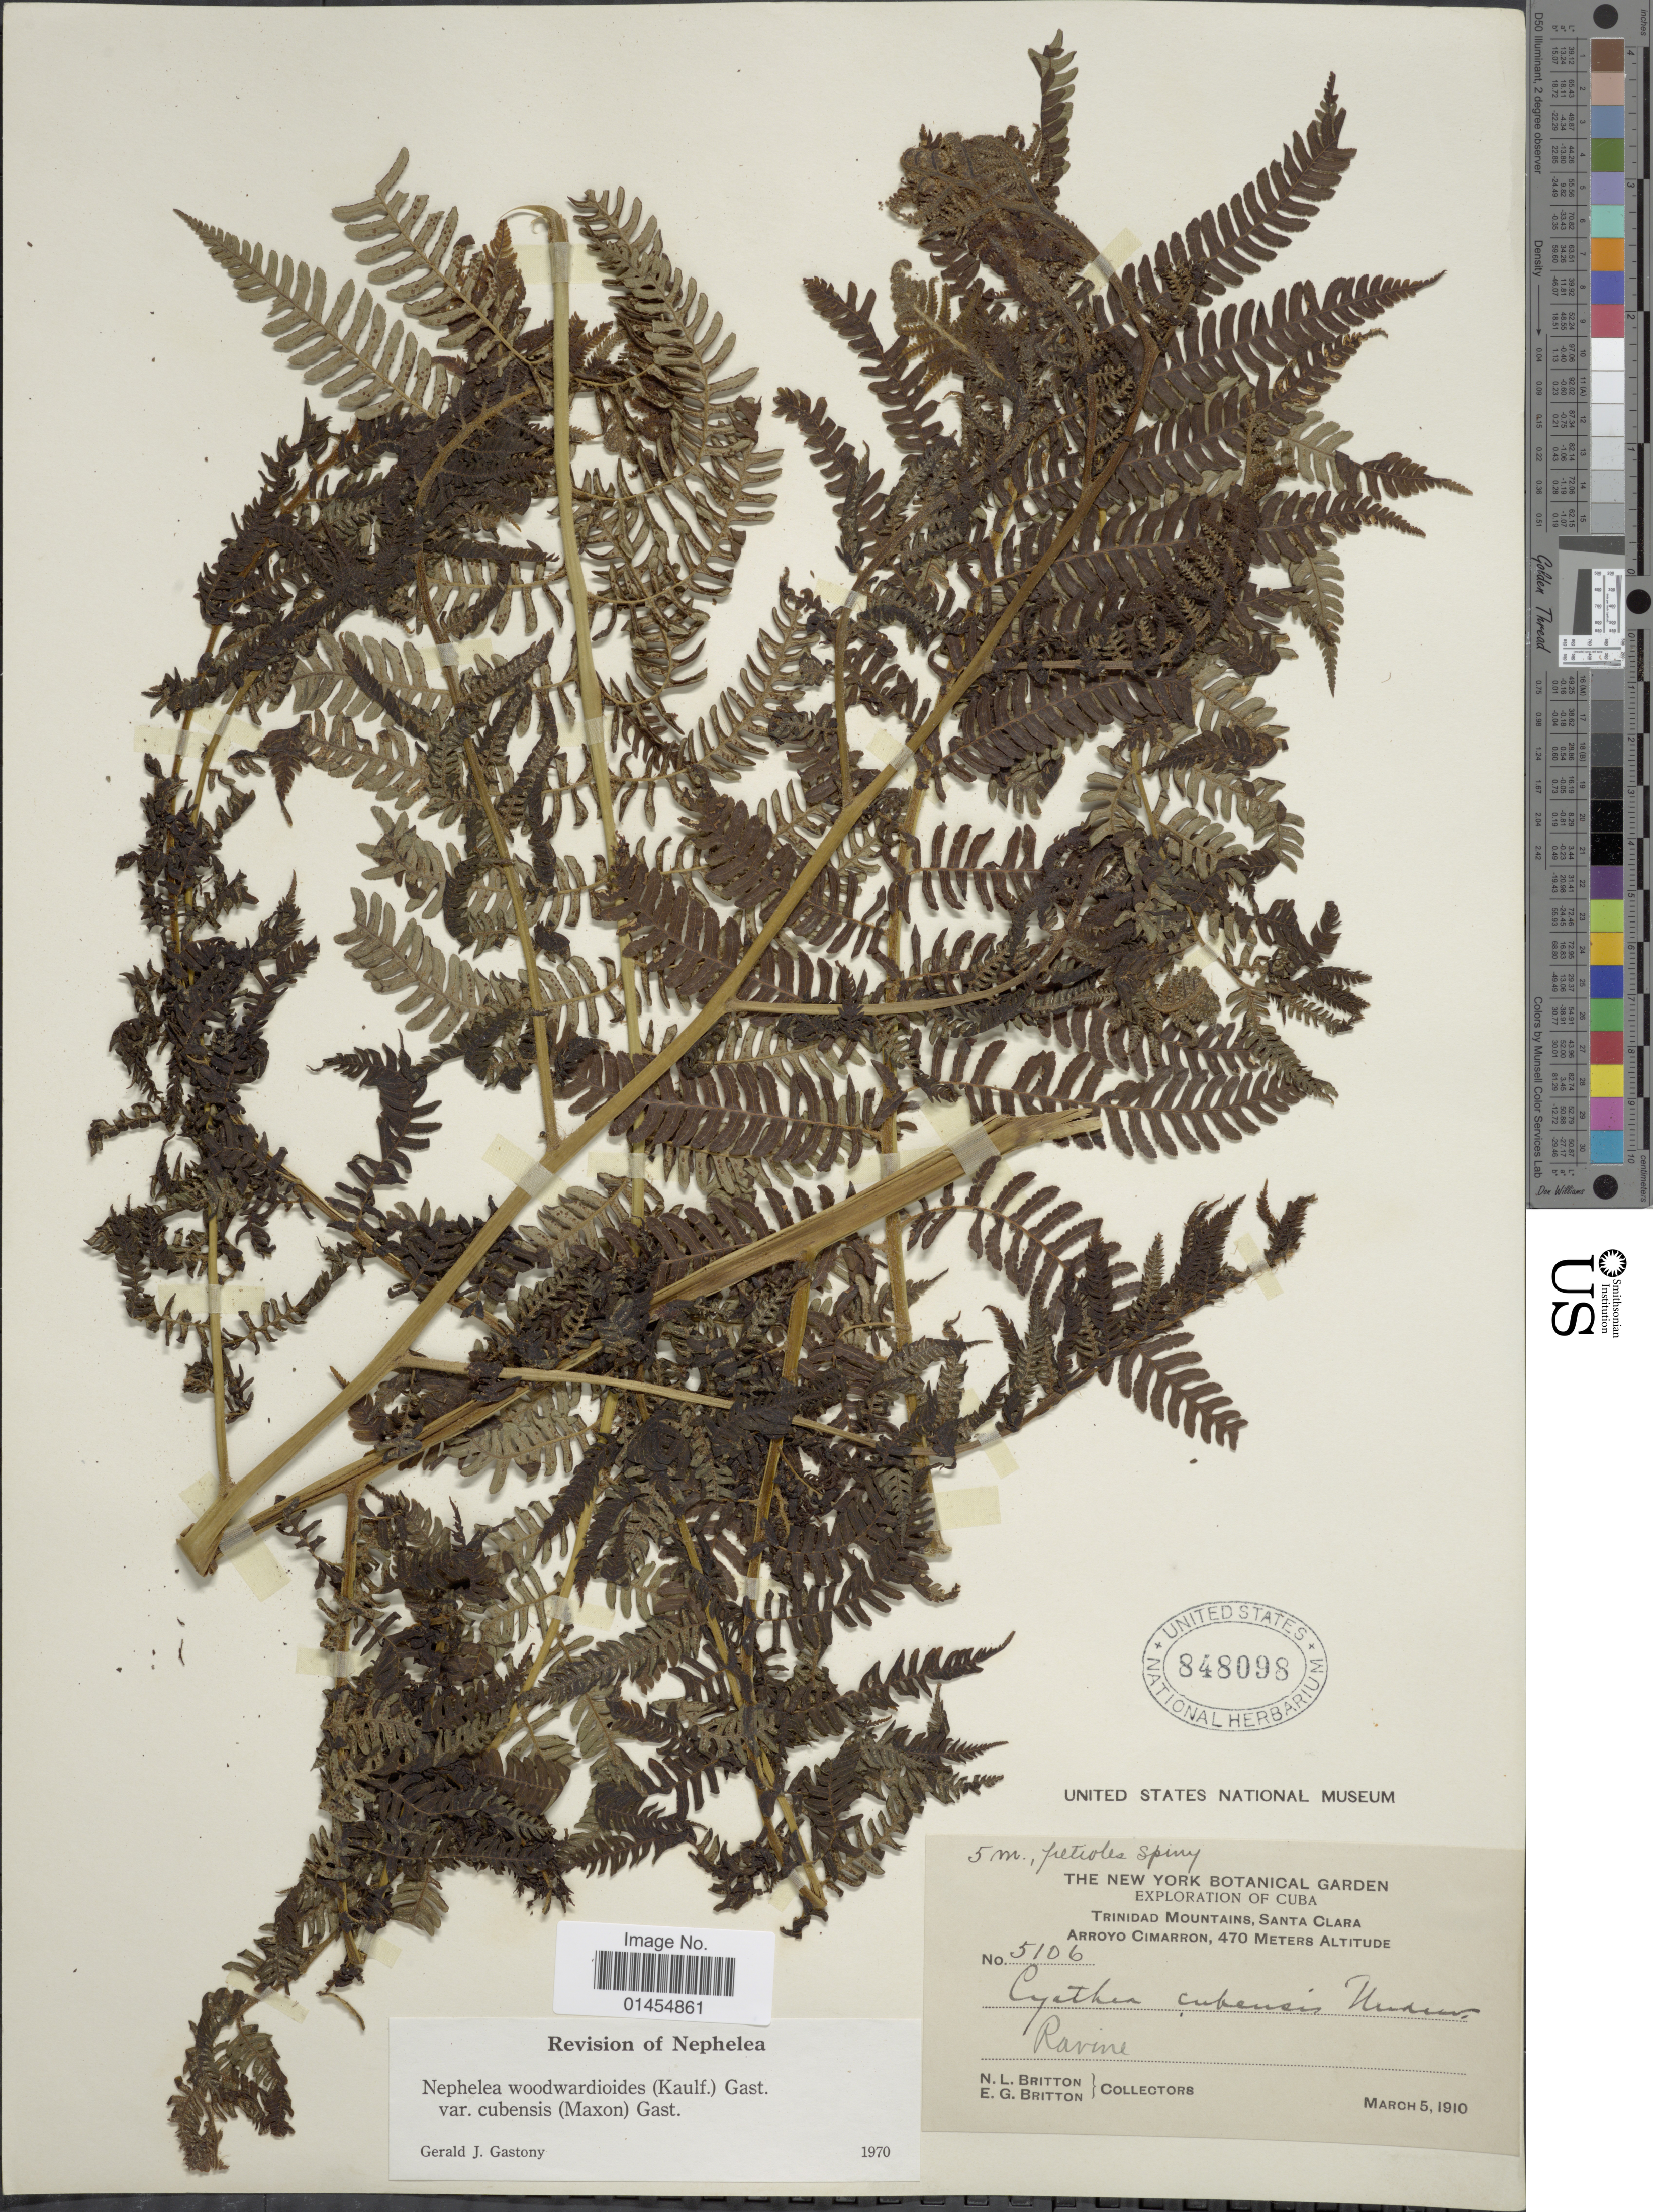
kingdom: Plantae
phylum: Tracheophyta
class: Polypodiopsida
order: Cyatheales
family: Cyatheaceae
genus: Alsophila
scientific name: Alsophila woodwardioides var. cubensis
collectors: N. Britton & E. G. Britton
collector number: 5106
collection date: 1910-03-05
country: Cuba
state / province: Las Villas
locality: Trinidad Mountains, Santa Clara. Arroyo Cimarron, Ravine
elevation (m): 470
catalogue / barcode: US 848098